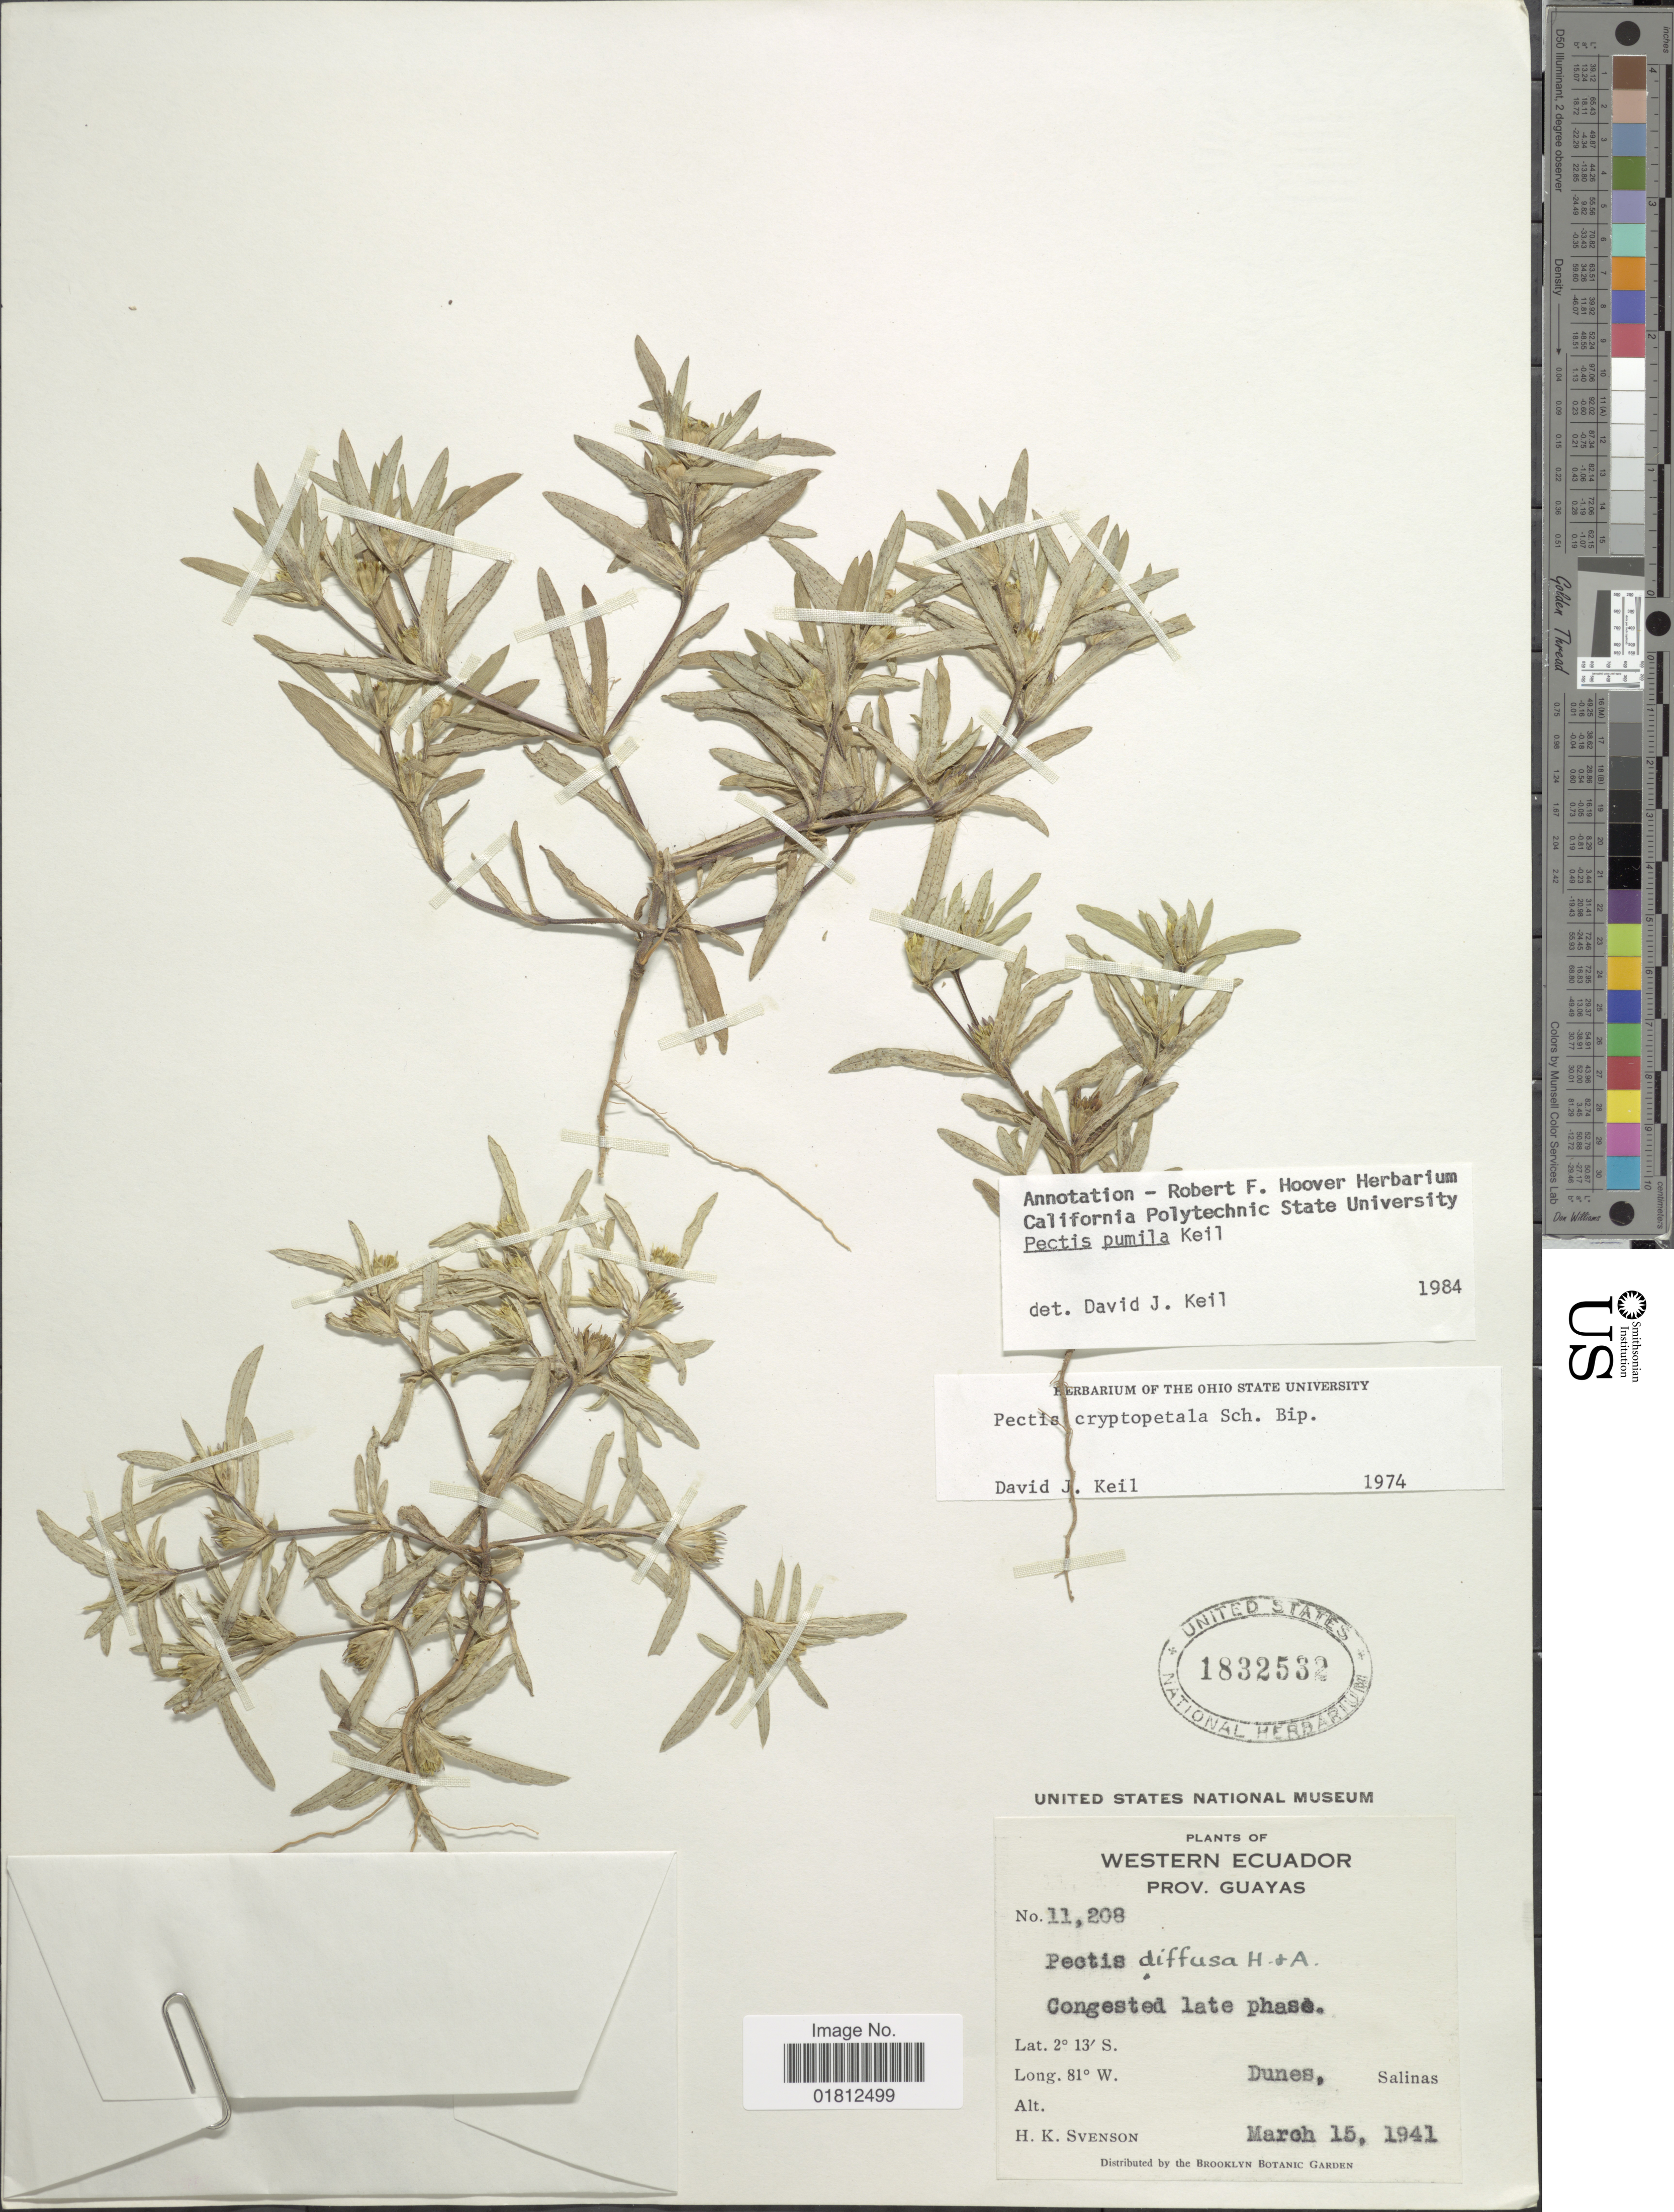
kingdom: Plantae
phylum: Tracheophyta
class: Magnoliopsida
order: Asterales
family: Asteraceae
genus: Pectis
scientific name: Pectis pumila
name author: D.J. Keil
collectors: H. K. Svenson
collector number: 11208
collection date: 1941-03-15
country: Ecuador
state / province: Guayas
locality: Western Ecuador, congested late phase, Dunes, Salinas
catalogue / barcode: US 1832532